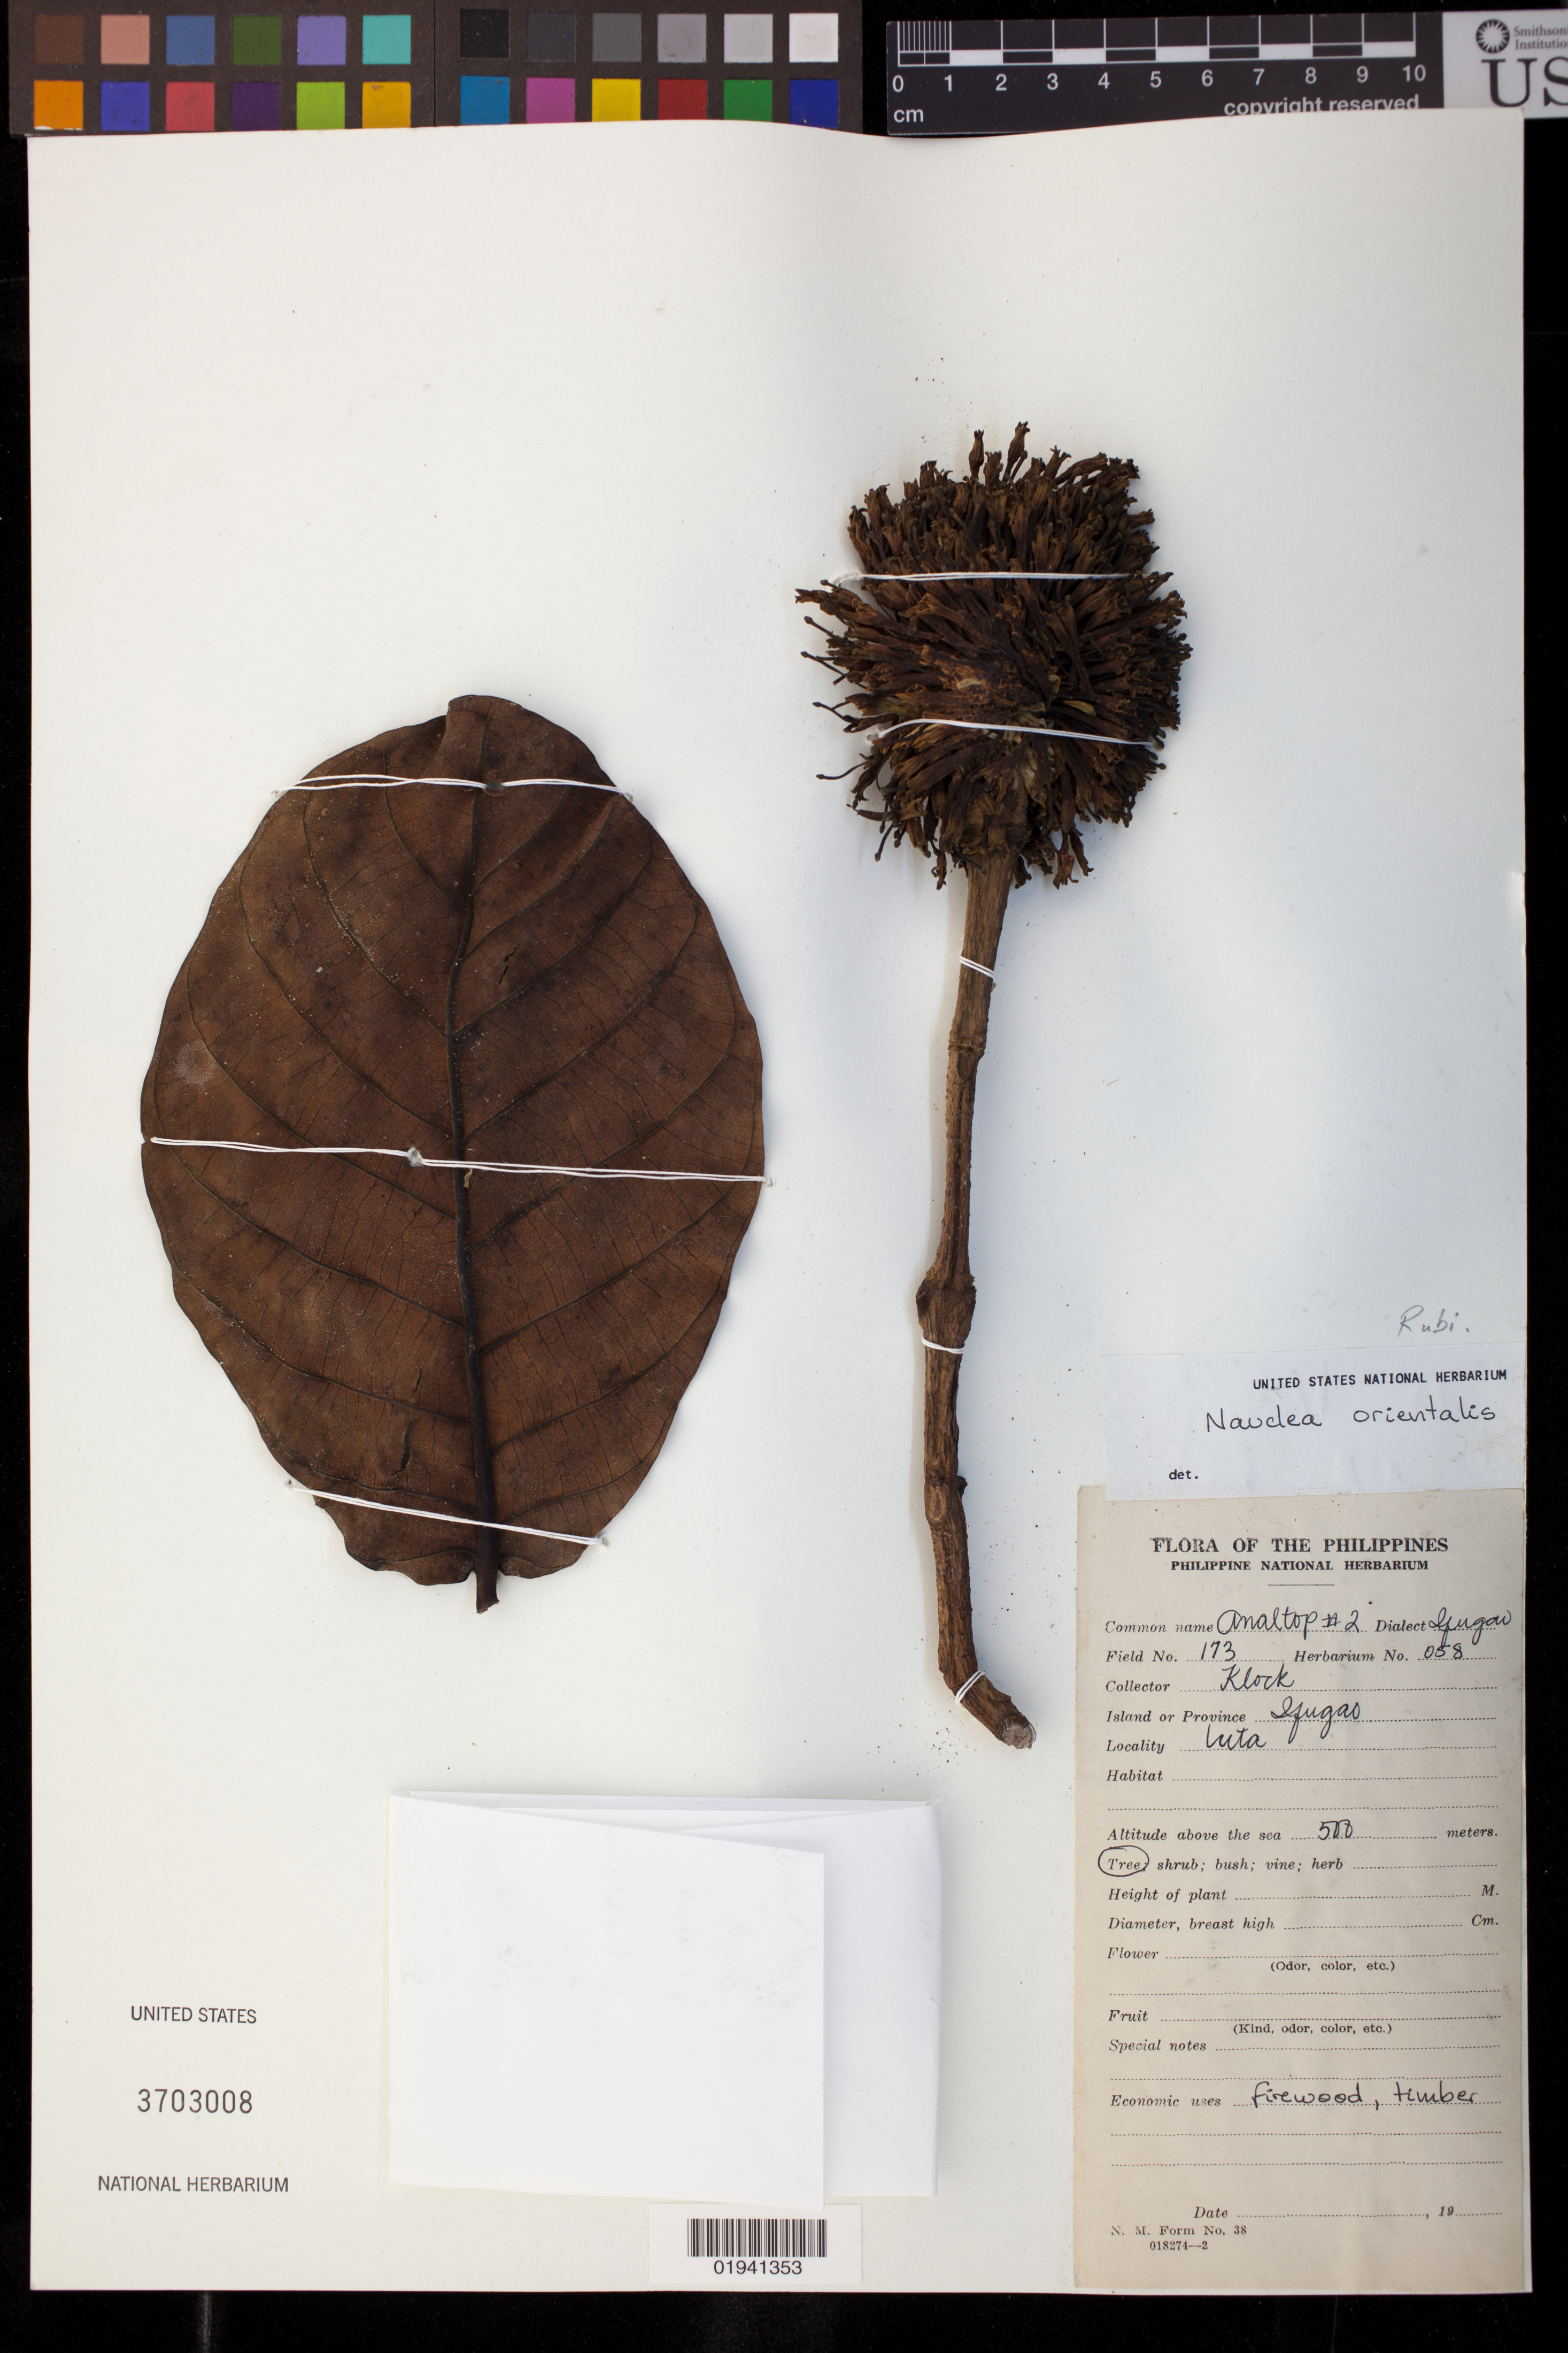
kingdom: Plantae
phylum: Tracheophyta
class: Magnoliopsida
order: Gentianales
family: Rubiaceae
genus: Nauclea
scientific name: Nauclea orientalis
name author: (L.) L.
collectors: Klock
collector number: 173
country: Philippines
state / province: Cordillera (Administrative Region)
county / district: Ifugao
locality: Locality: Luta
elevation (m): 500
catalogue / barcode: US 3703008